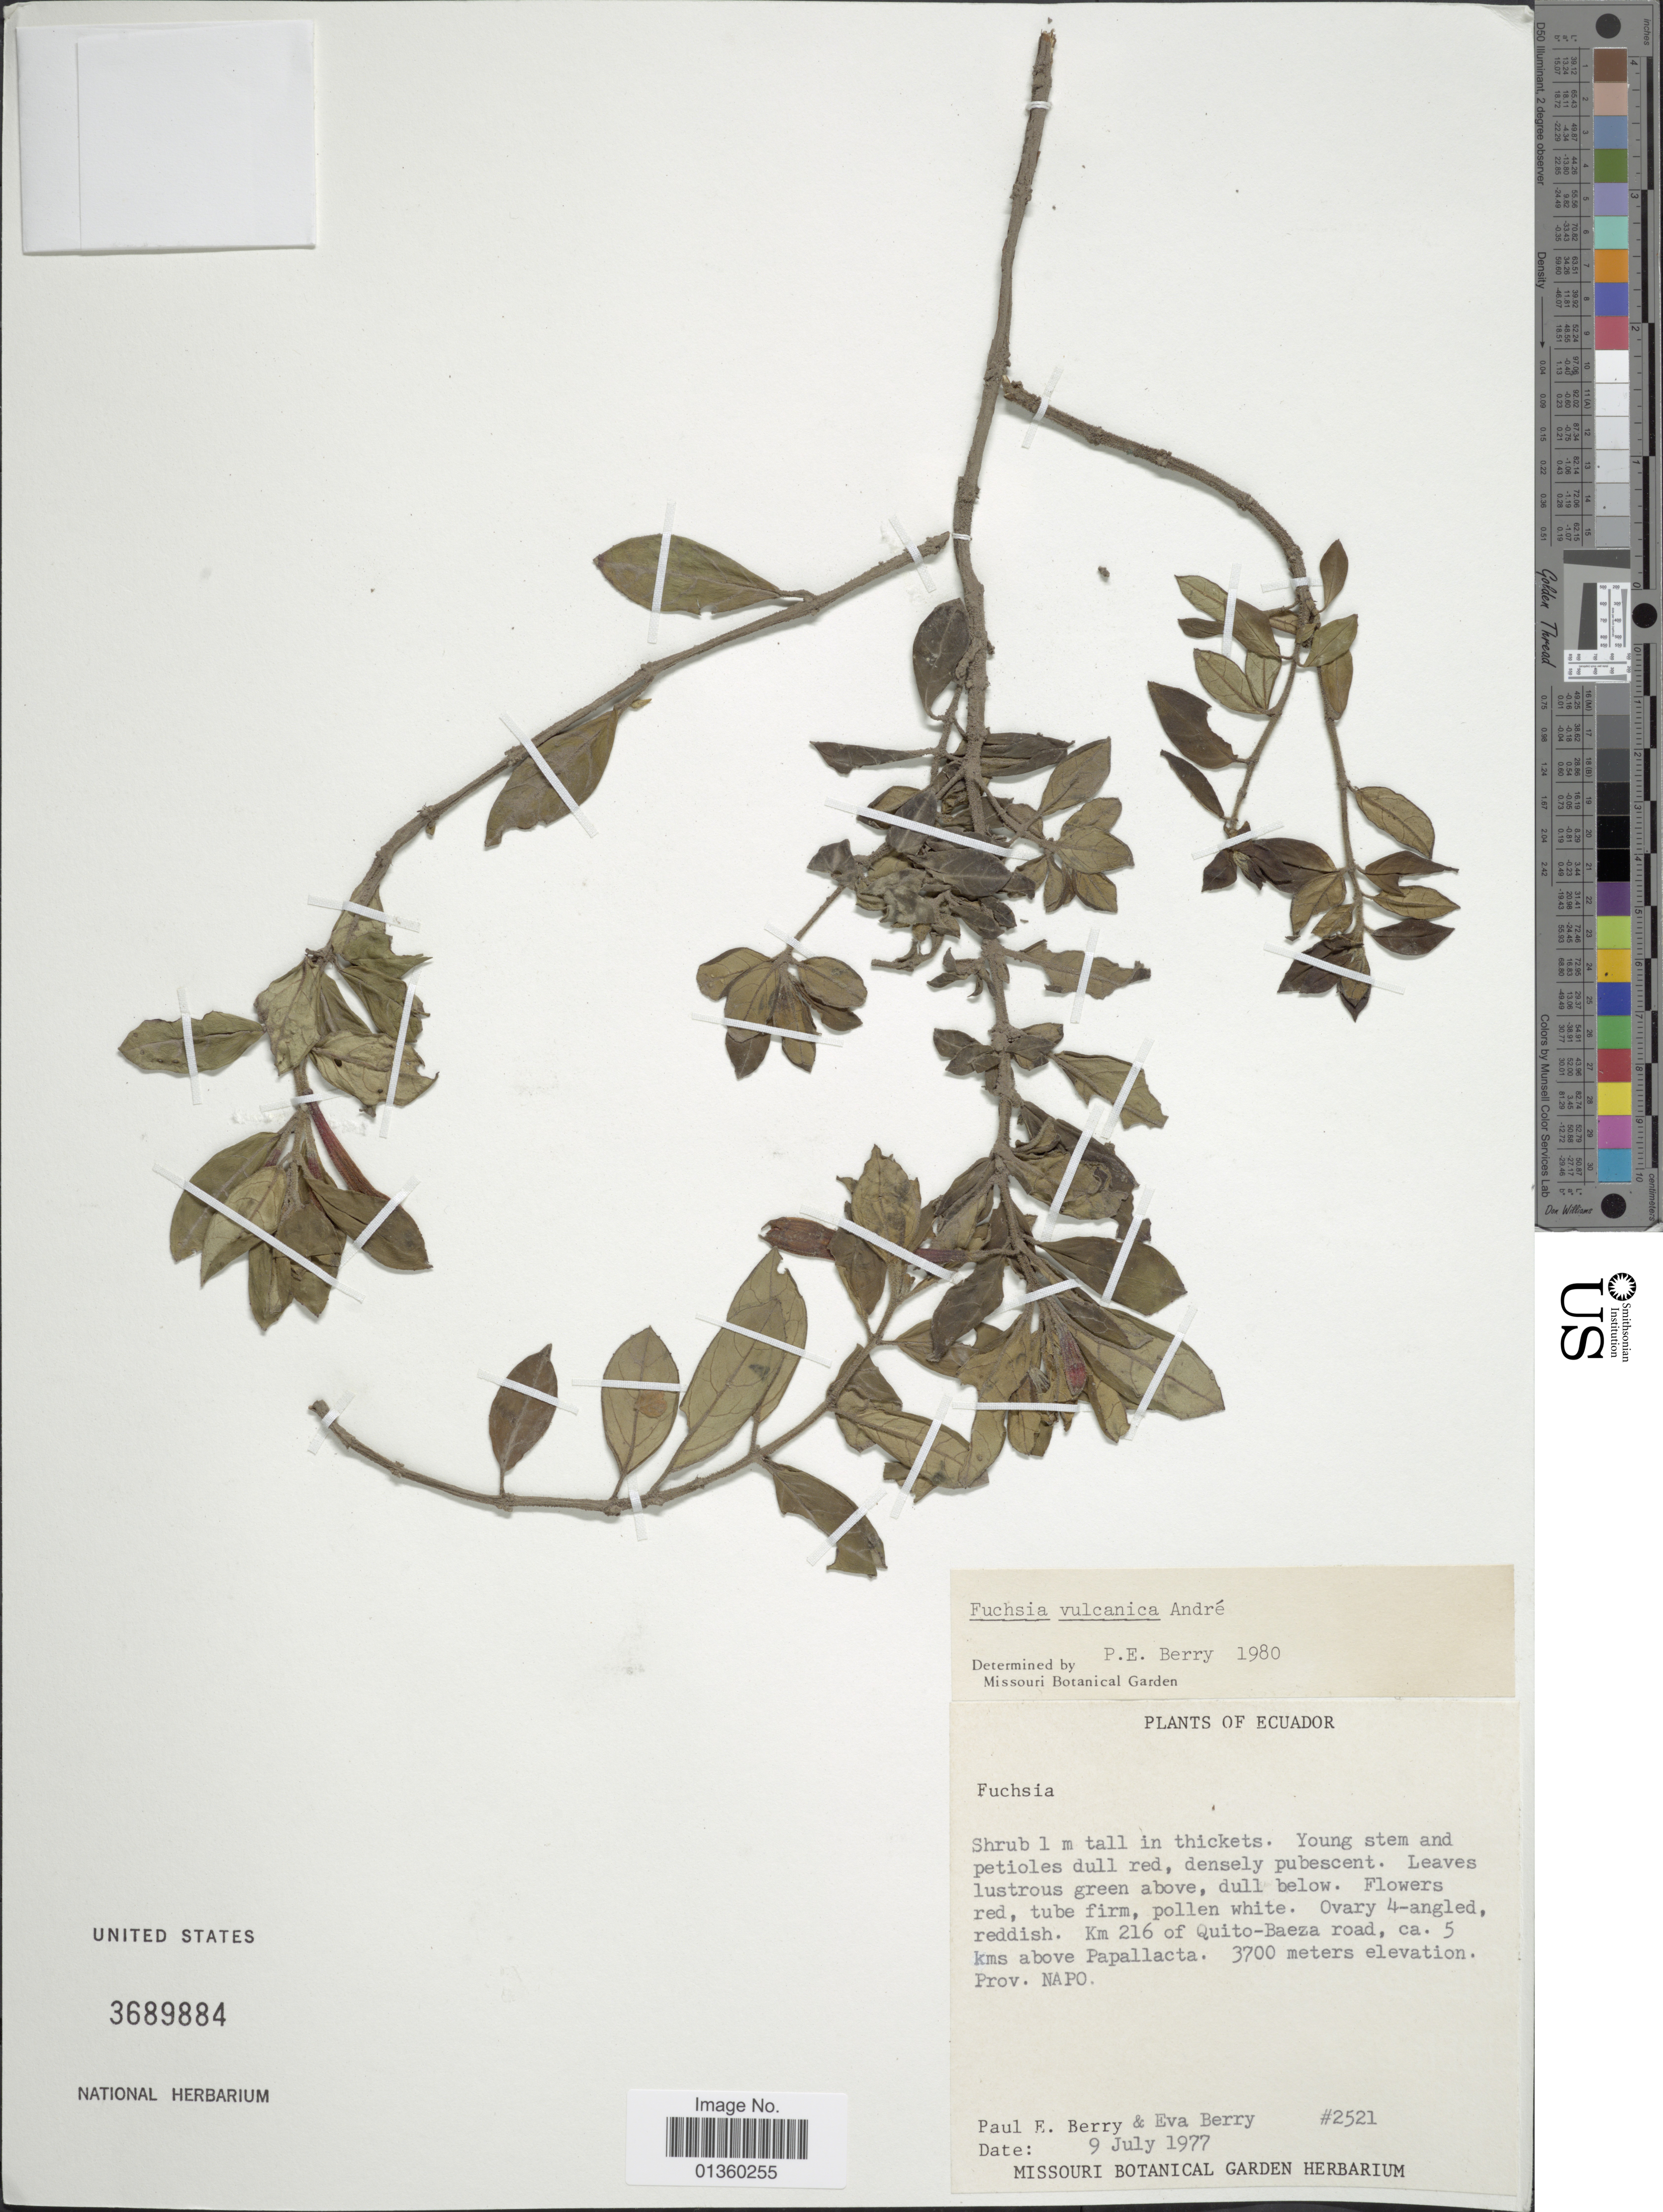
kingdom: Plantae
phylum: Tracheophyta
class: Magnoliopsida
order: Myrtales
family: Onagraceae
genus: Fuchsia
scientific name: Fuchsia vulcanica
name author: André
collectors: P. E. Berry & E. Berry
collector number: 2521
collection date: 1977-07-09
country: Ecuador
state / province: Napo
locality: Km 216 of Quito-Baeza road, ca. 5 kms above Papallacta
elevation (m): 3700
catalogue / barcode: US 3689884